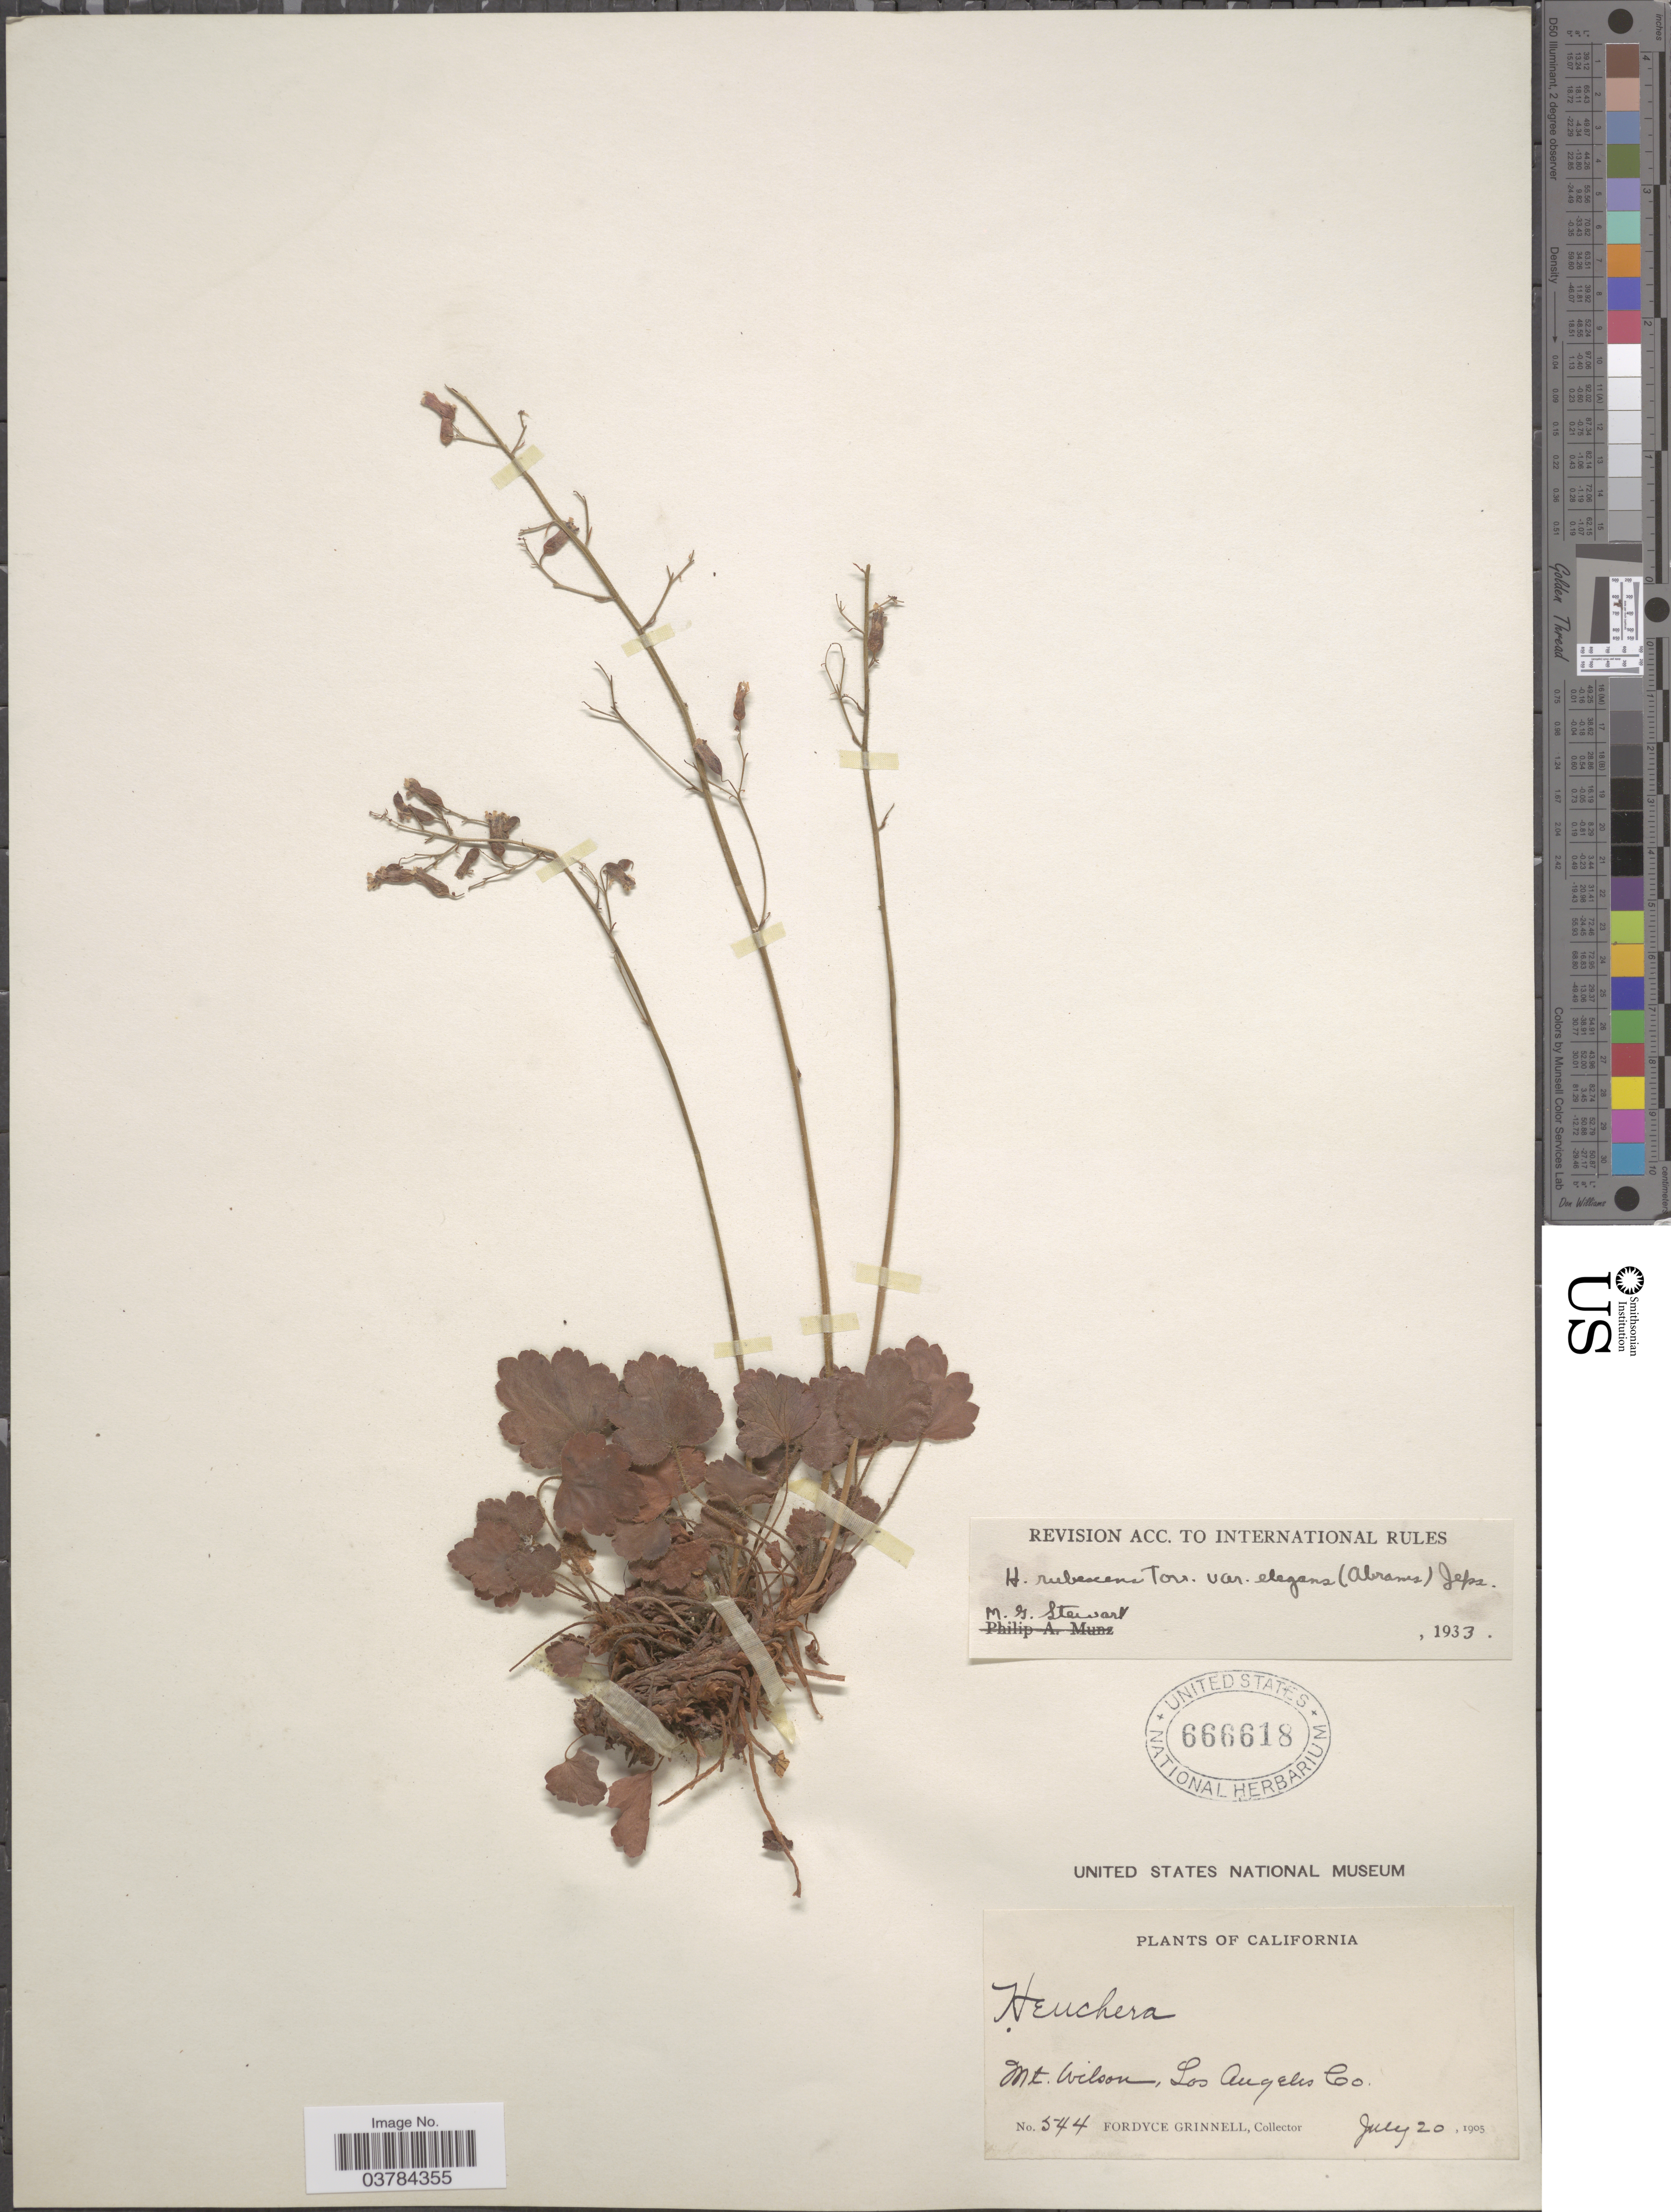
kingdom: Plantae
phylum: Tracheophyta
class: Magnoliopsida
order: Saxifragales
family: Saxifragaceae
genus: Heuchera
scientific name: Heuchera elegans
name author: Abrams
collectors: F. Grinnell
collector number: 544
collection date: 1905-07-20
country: United States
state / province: California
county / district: Los Angeles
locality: Mt. Wilson, Los Angeles Co.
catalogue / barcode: US 666618